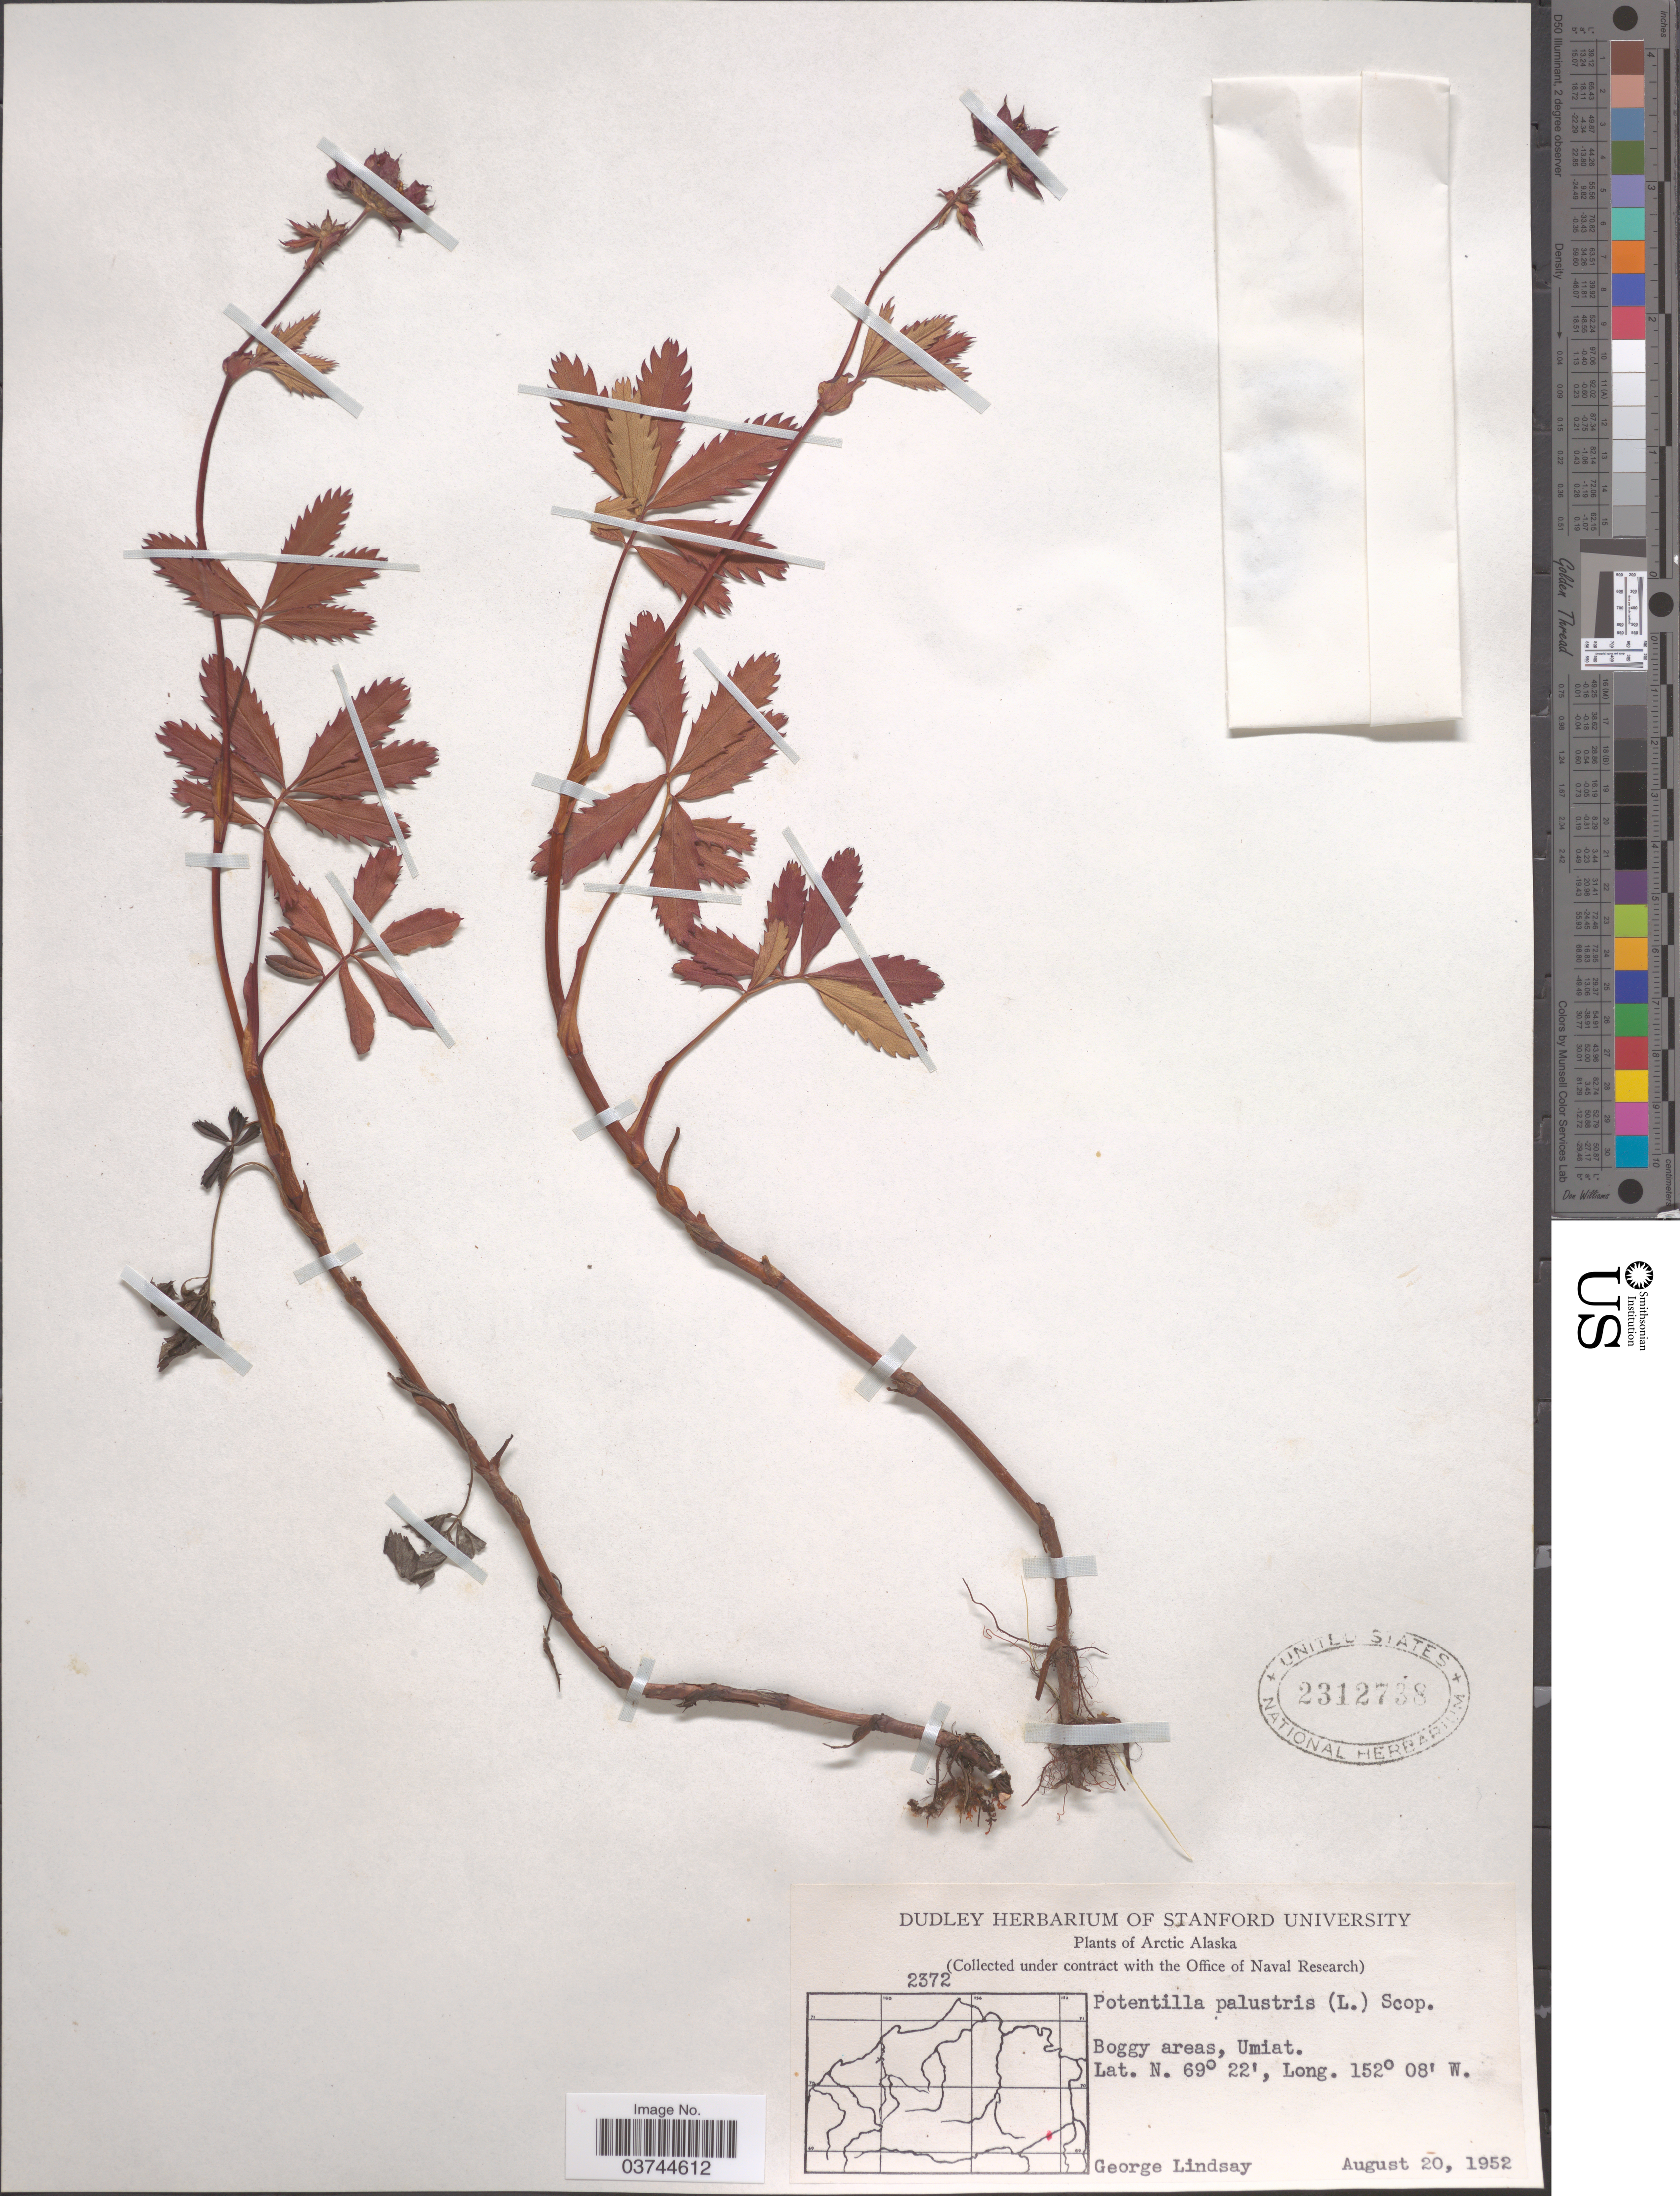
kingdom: Plantae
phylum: Tracheophyta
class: Magnoliopsida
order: Rosales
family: Rosaceae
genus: Comarum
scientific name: Comarum palustre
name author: L.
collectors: G. Lindsay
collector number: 2372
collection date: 1952-08-20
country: United States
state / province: Alaska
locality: Arctic Alaska. Umiat.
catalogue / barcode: US 2312738